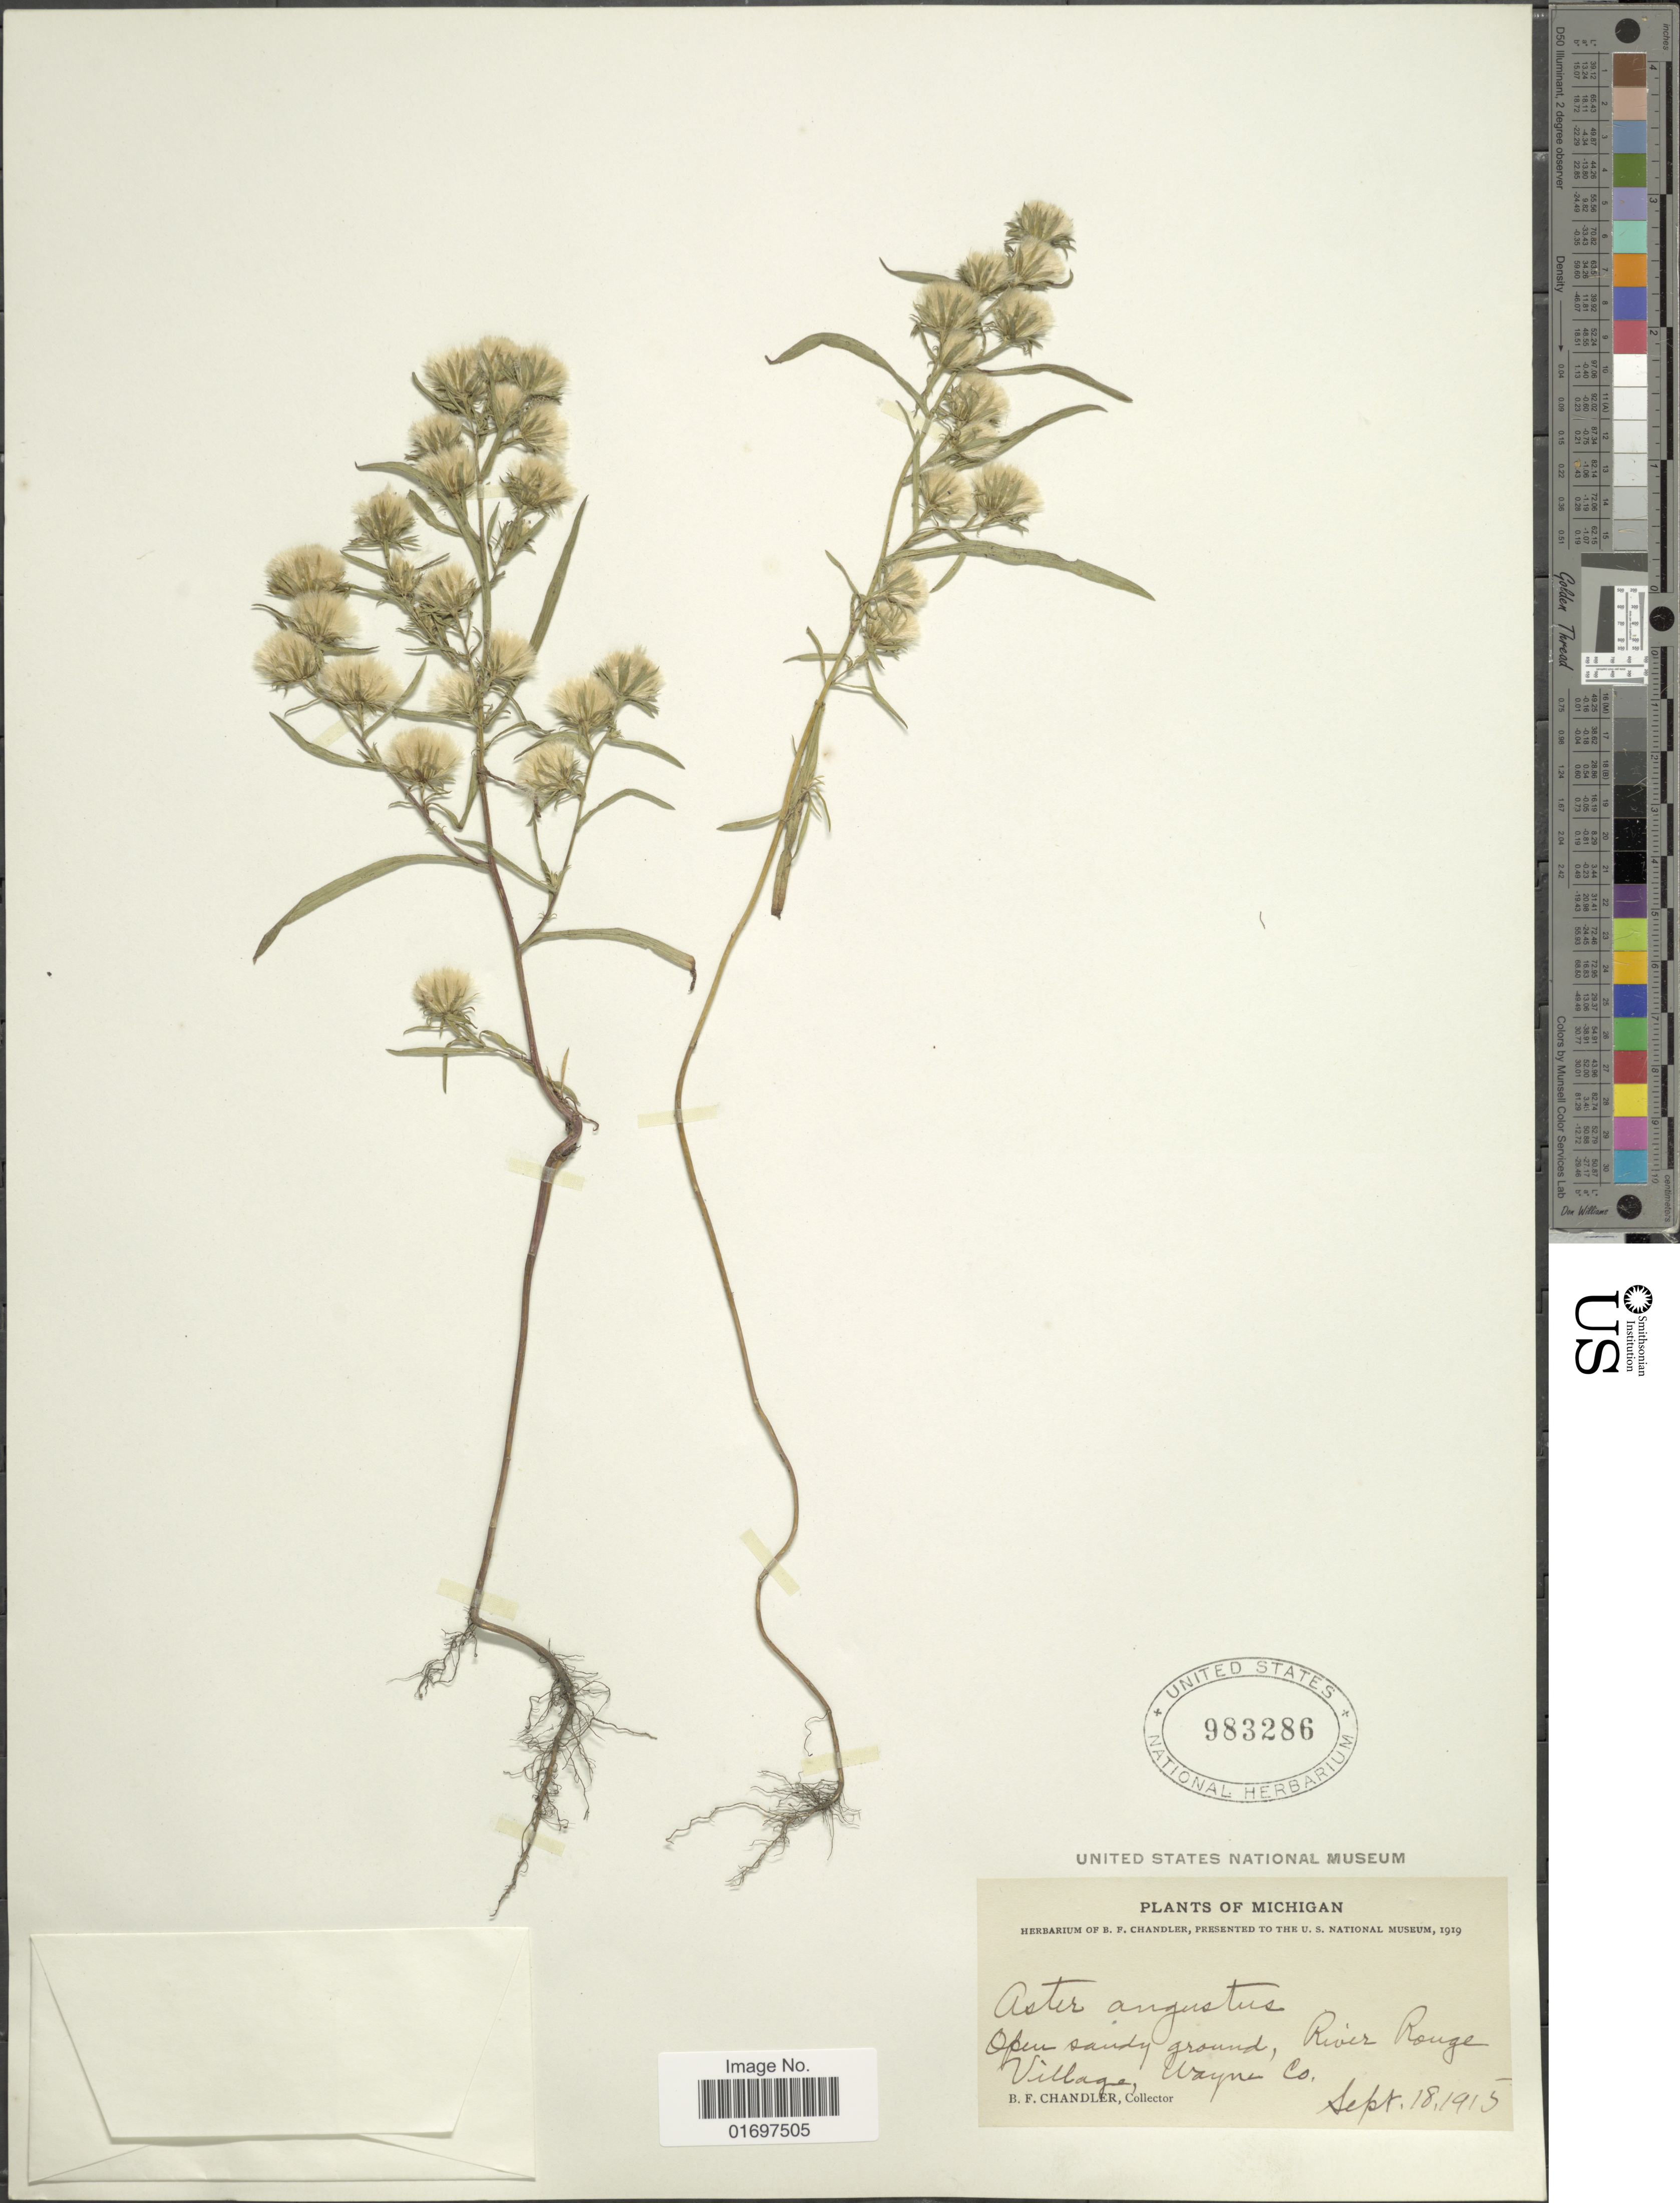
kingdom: Plantae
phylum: Tracheophyta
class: Magnoliopsida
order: Asterales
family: Asteraceae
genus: Symphyotrichum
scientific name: Symphyotrichum ciliatum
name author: (Ledeb.) G.L. Nesom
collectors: B. F. Chandler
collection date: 1915-09-18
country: United States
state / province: Michigan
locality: Michigan. Open sandy ground, River Rouge Village, Wayne Co.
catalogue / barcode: US 983286